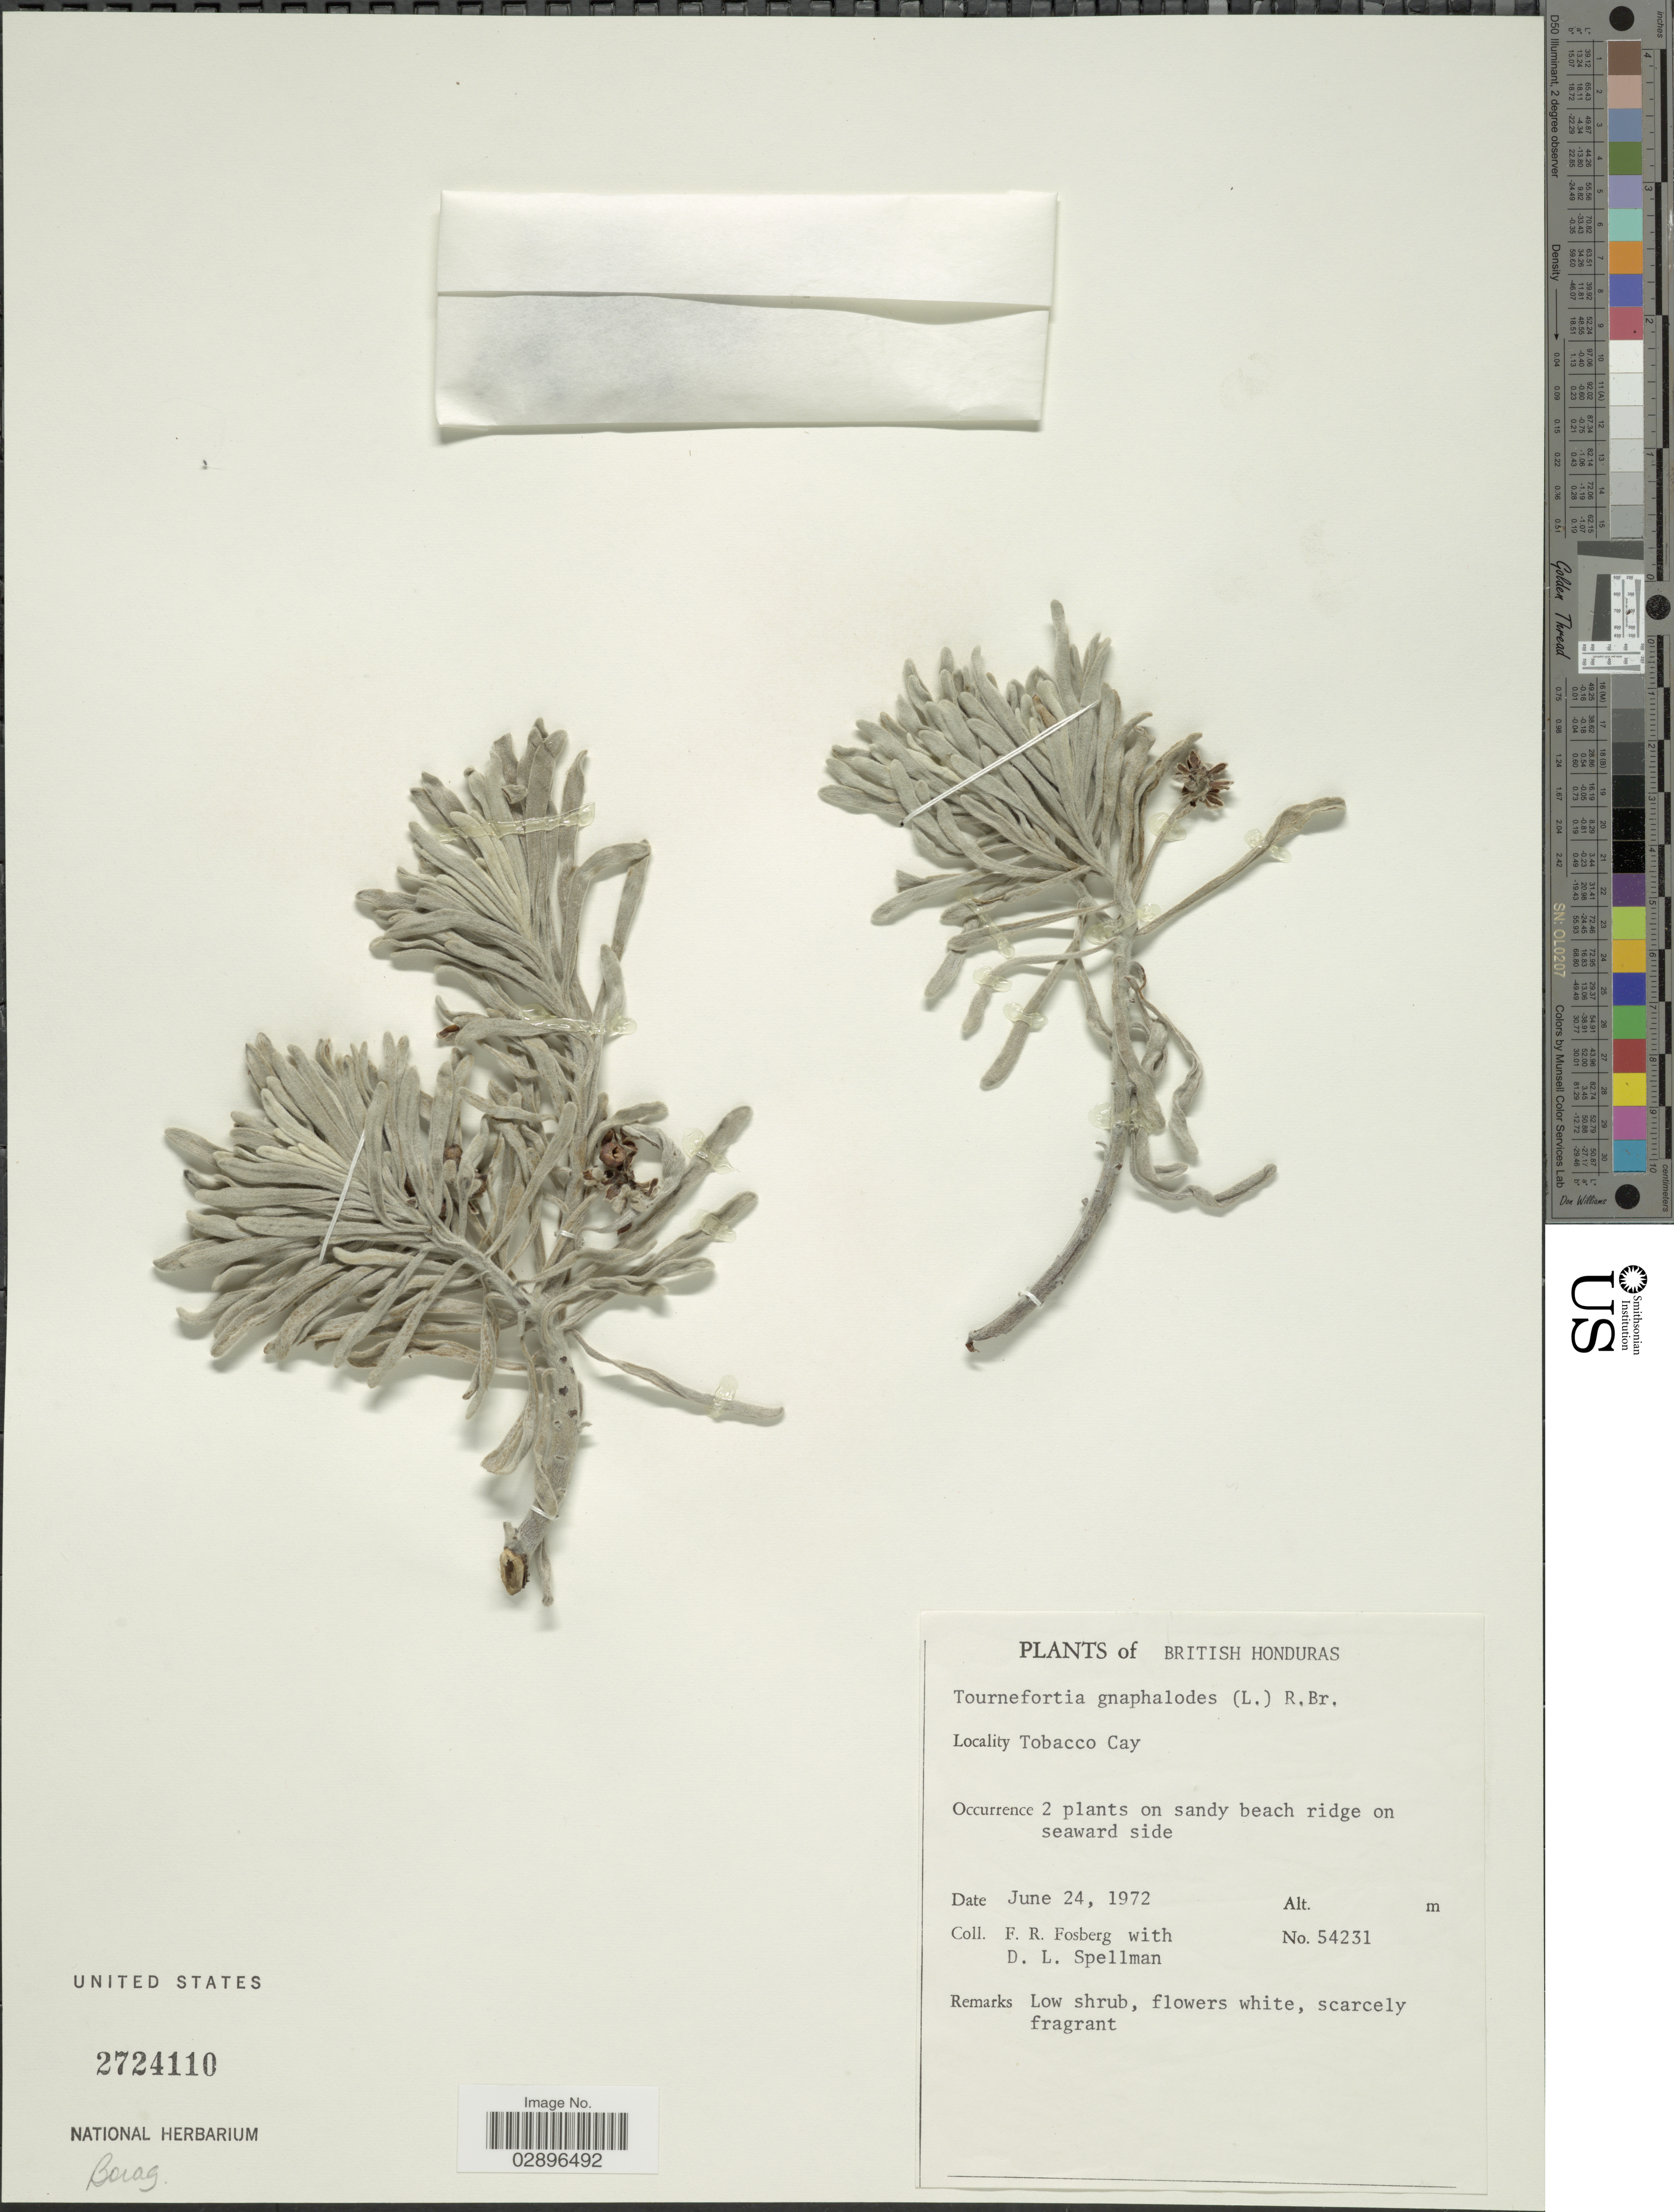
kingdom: Plantae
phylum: Tracheophyta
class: Magnoliopsida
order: Boraginales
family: Heliotropiaceae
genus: Tournefortia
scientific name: Tournefortia gnaphalodes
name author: (L.) R. Br.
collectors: F. R. Fosberg & D. L. Spellman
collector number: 54231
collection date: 1972-06-24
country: Belize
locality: British Honduras. Tobacco Cay.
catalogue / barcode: US 2724110